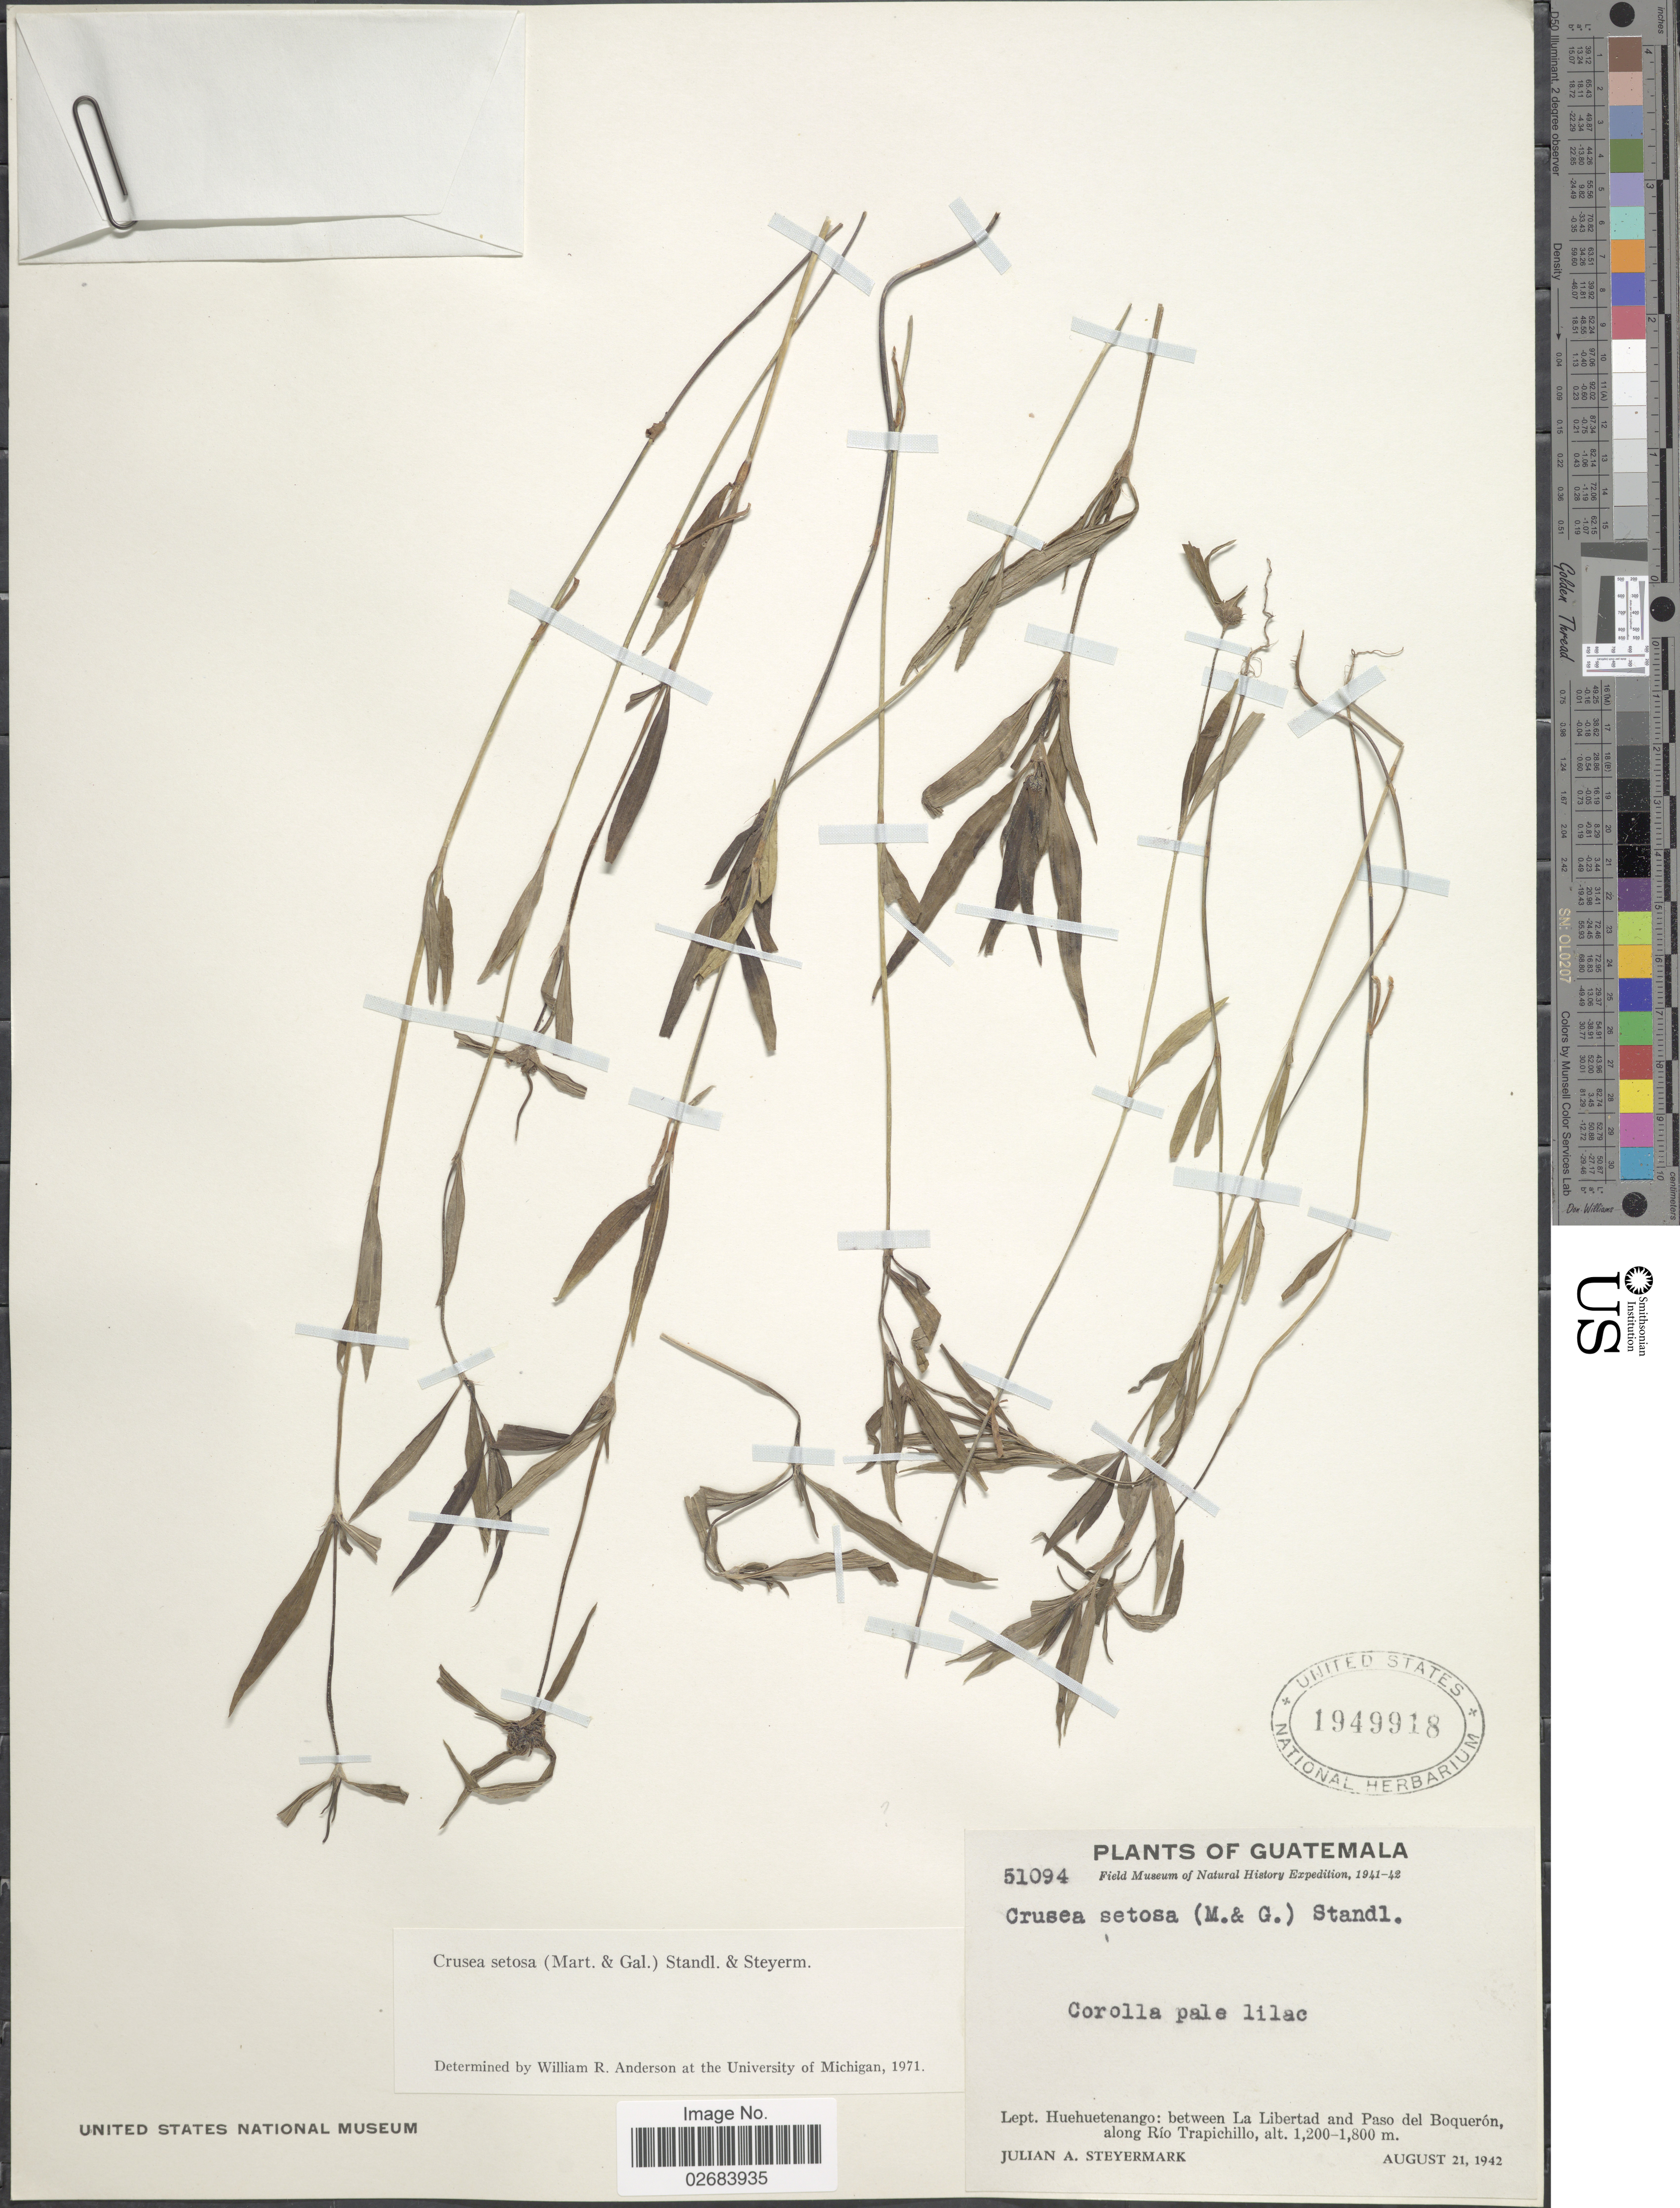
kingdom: Plantae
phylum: Tracheophyta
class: Magnoliopsida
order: Gentianales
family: Rubiaceae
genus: Crusea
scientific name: Crusea setosa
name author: (M. Martens & Galeotti) Standl. & Steyerm.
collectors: J. Steyermark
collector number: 51094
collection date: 1942-08-21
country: Guatemala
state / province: Huehuetenango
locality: Between La Libertad and Paso del Boqueron, along Rio Trapichillo.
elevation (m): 1200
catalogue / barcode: US 1949918